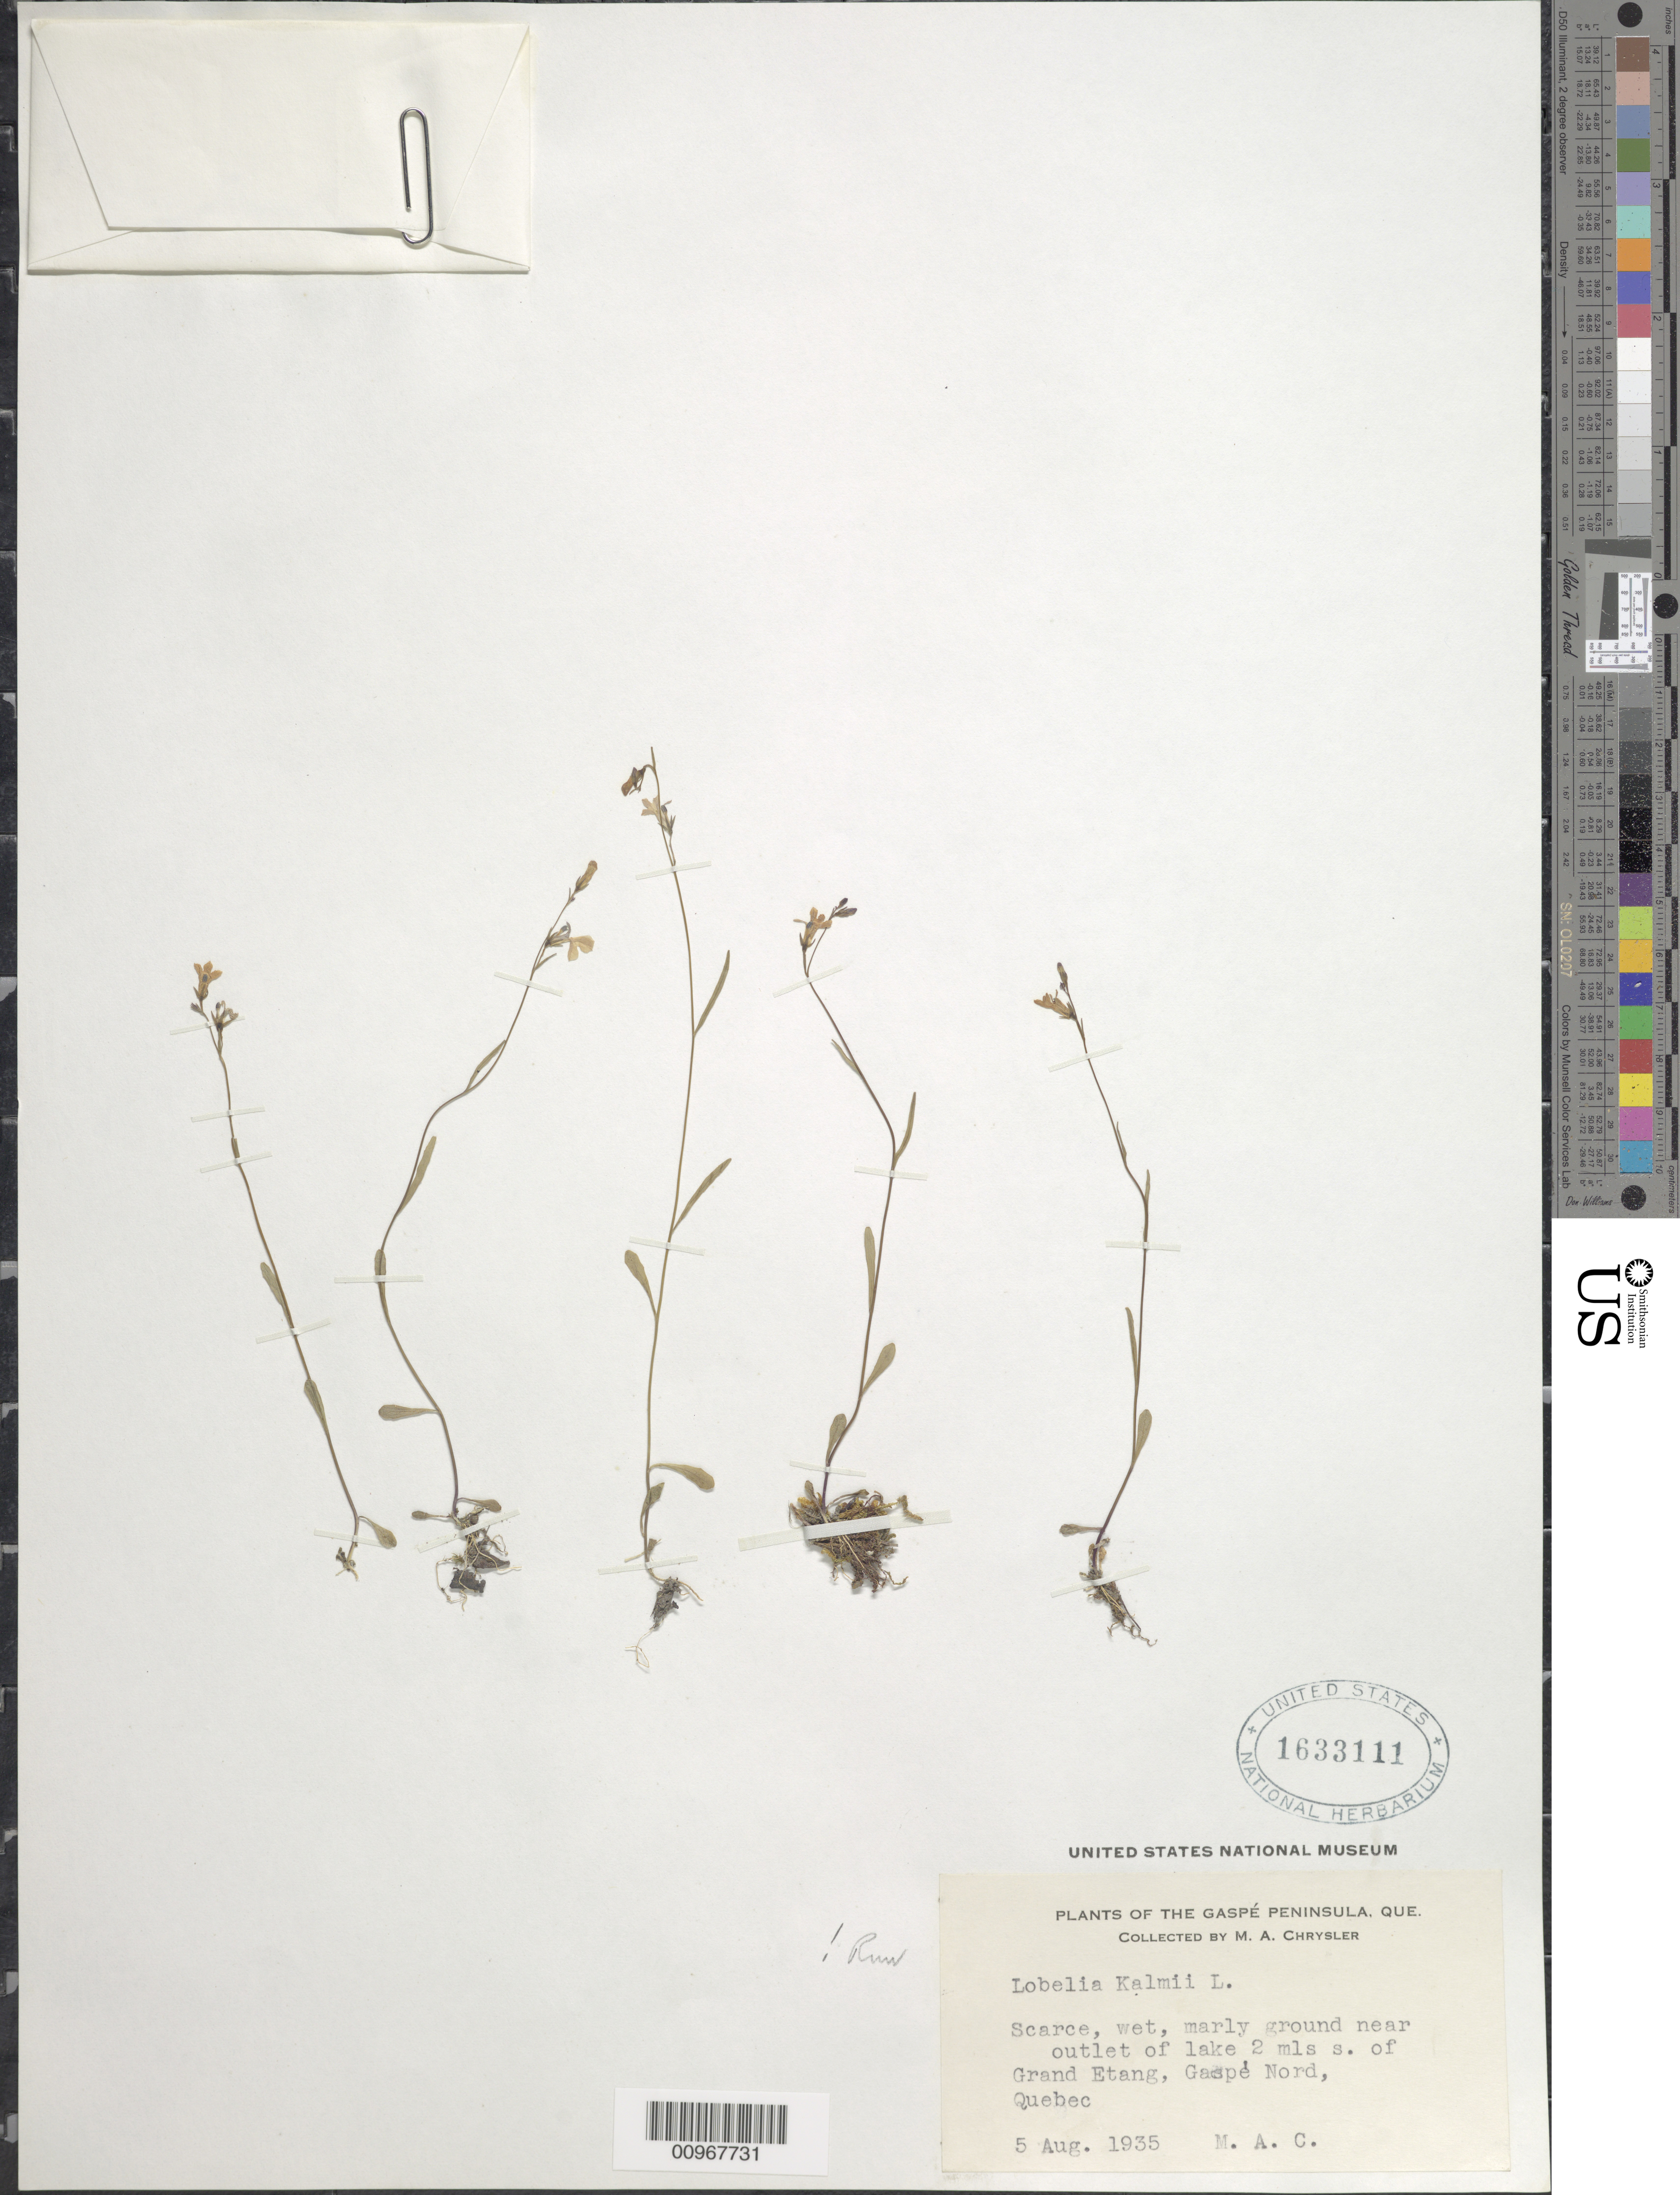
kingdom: Plantae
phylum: Tracheophyta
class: Magnoliopsida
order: Asterales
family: Campanulaceae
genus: Lobelia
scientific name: Lobelia kalmii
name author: L.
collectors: M. A. Chrysler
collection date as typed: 05 Aug 1935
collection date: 1935-08-05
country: Canada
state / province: Quebec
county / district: La Côte-de-Gaspé / La Haute-Gaspésie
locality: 2 mis. s. of Grand Etang, Gaspe Nord, Gaspe Peninsula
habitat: scarce, wet, marly ground near outlet of lake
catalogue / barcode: US 1633111